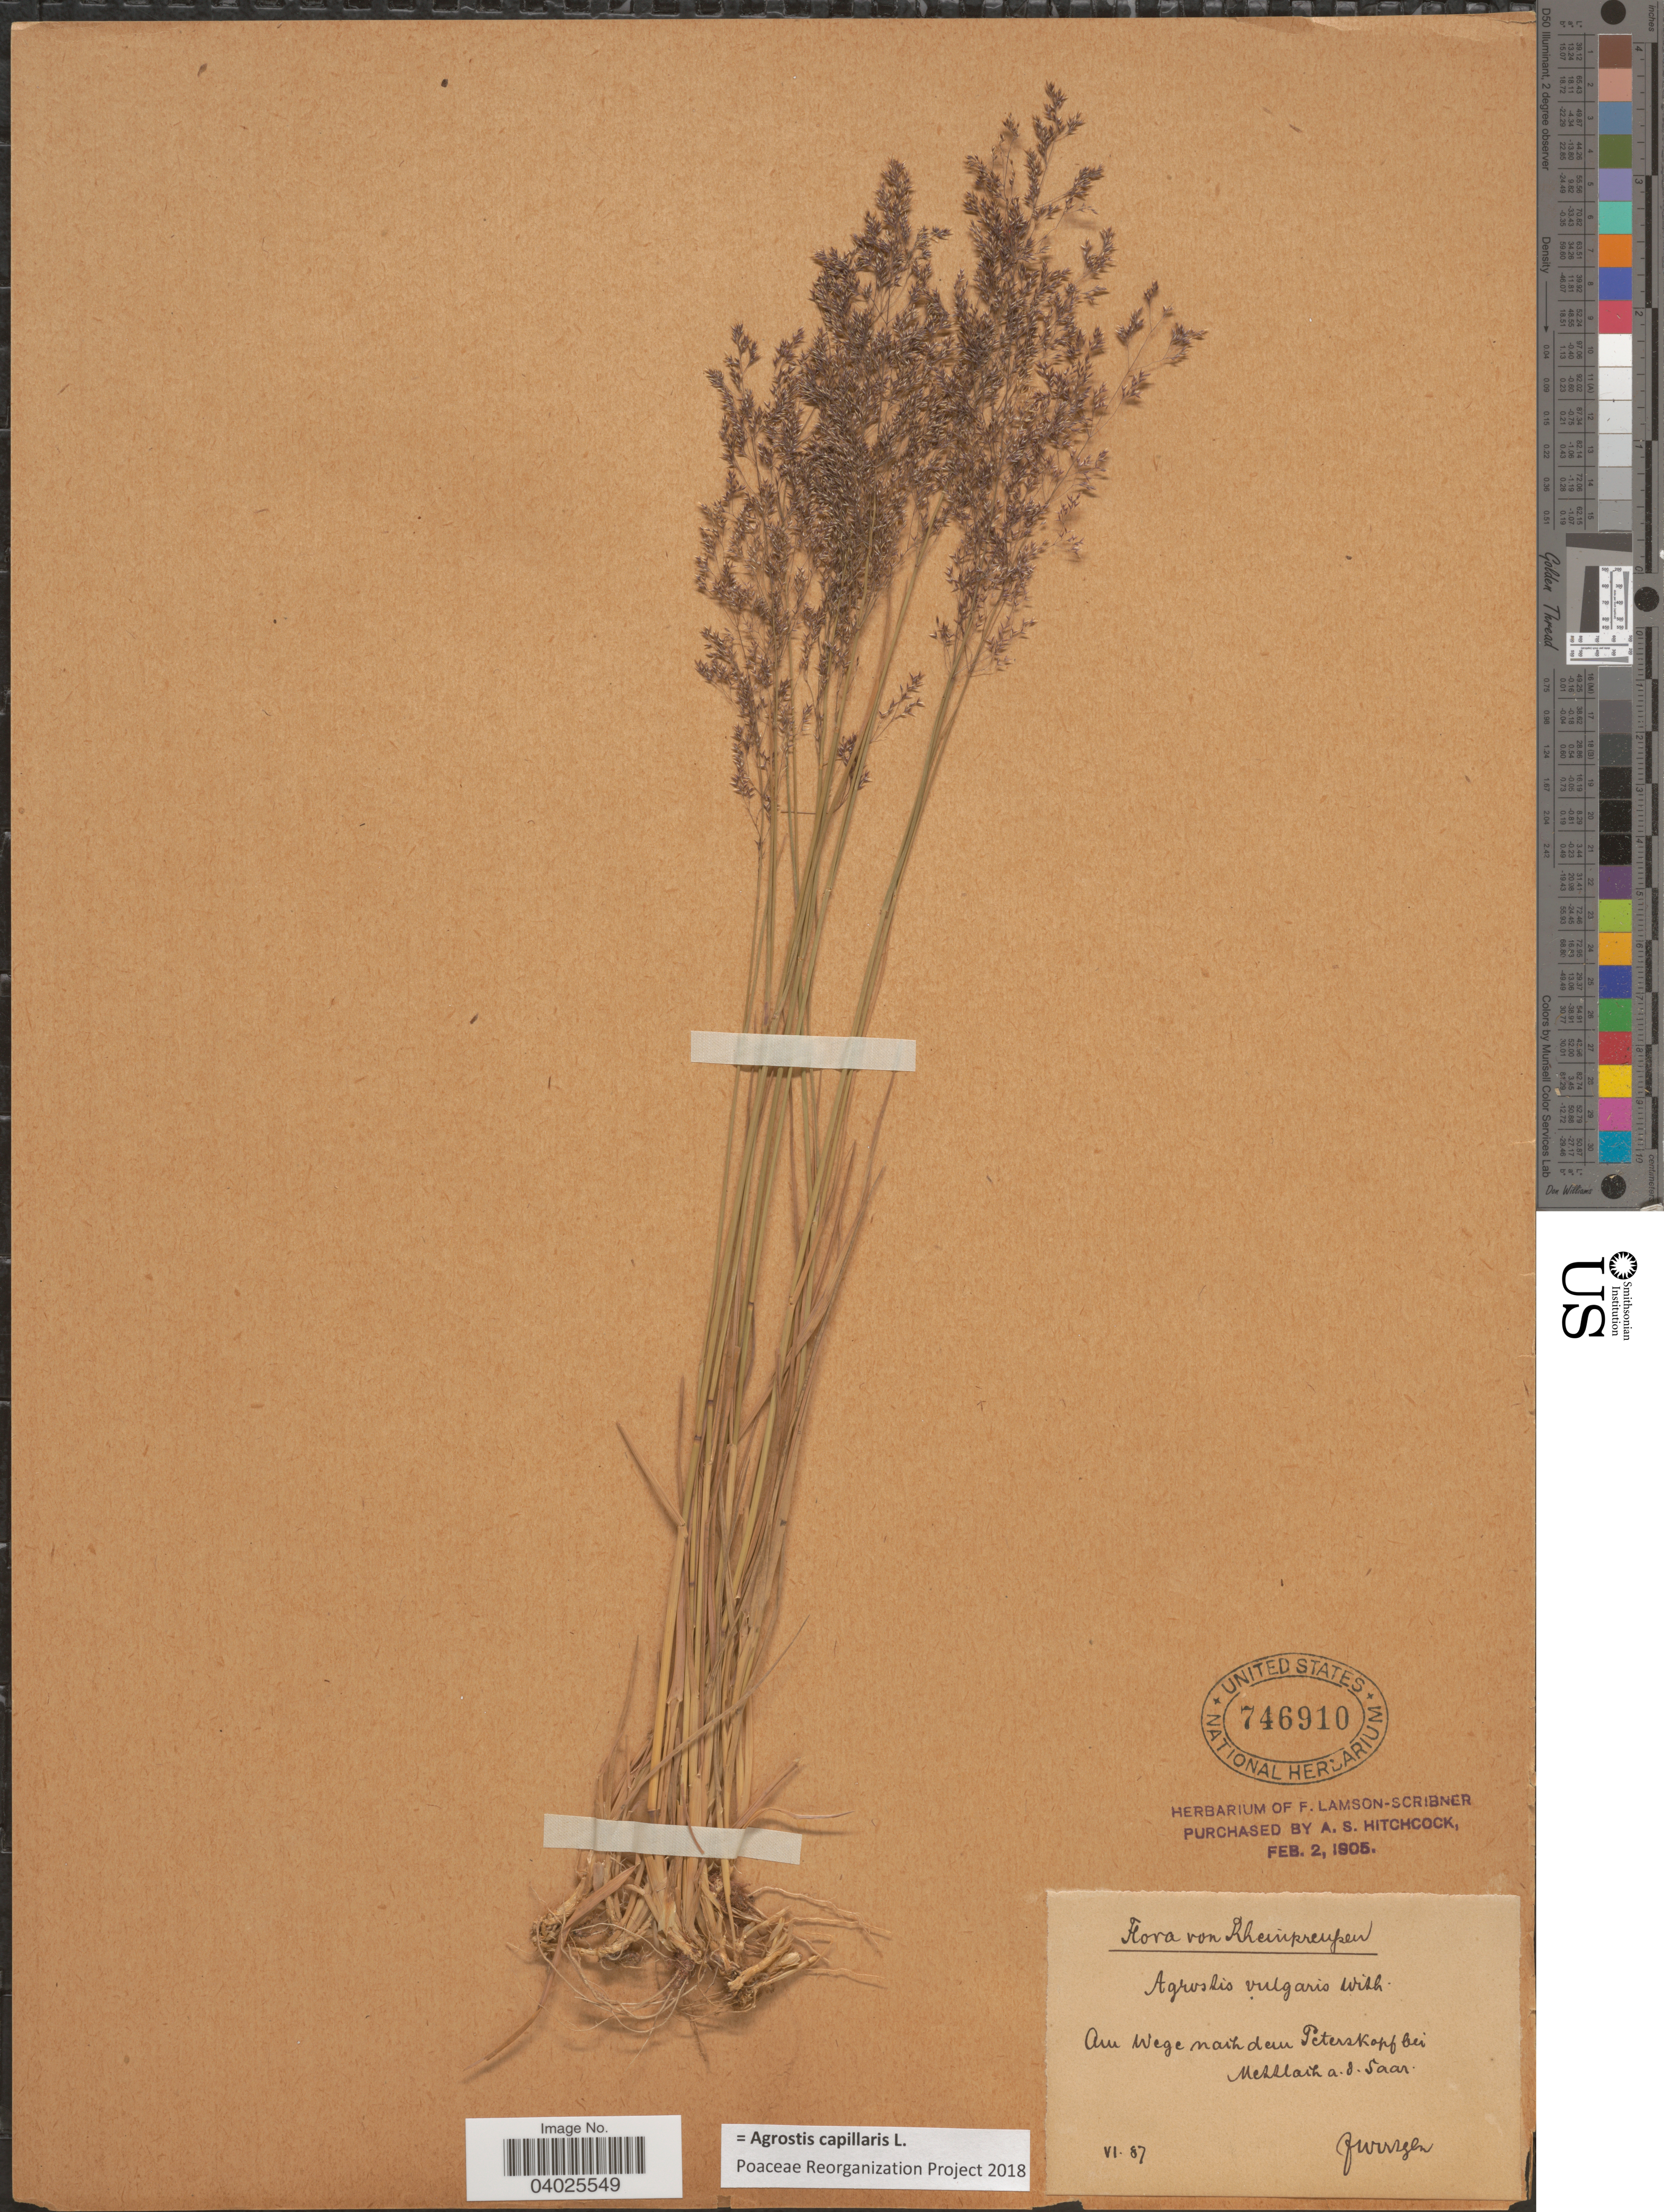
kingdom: Plantae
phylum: Tracheophyta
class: Liliopsida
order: Poales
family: Poaceae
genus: Agrostis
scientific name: Agrostis capillaris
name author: L.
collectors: F. Wirtgen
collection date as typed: Transcribed d/m/y: /6/87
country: Germany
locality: Rheinpreussen. Am Wege narhdem Peterskopf bei Messlath a. 8. Saar. [interpreted]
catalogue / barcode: US 746910